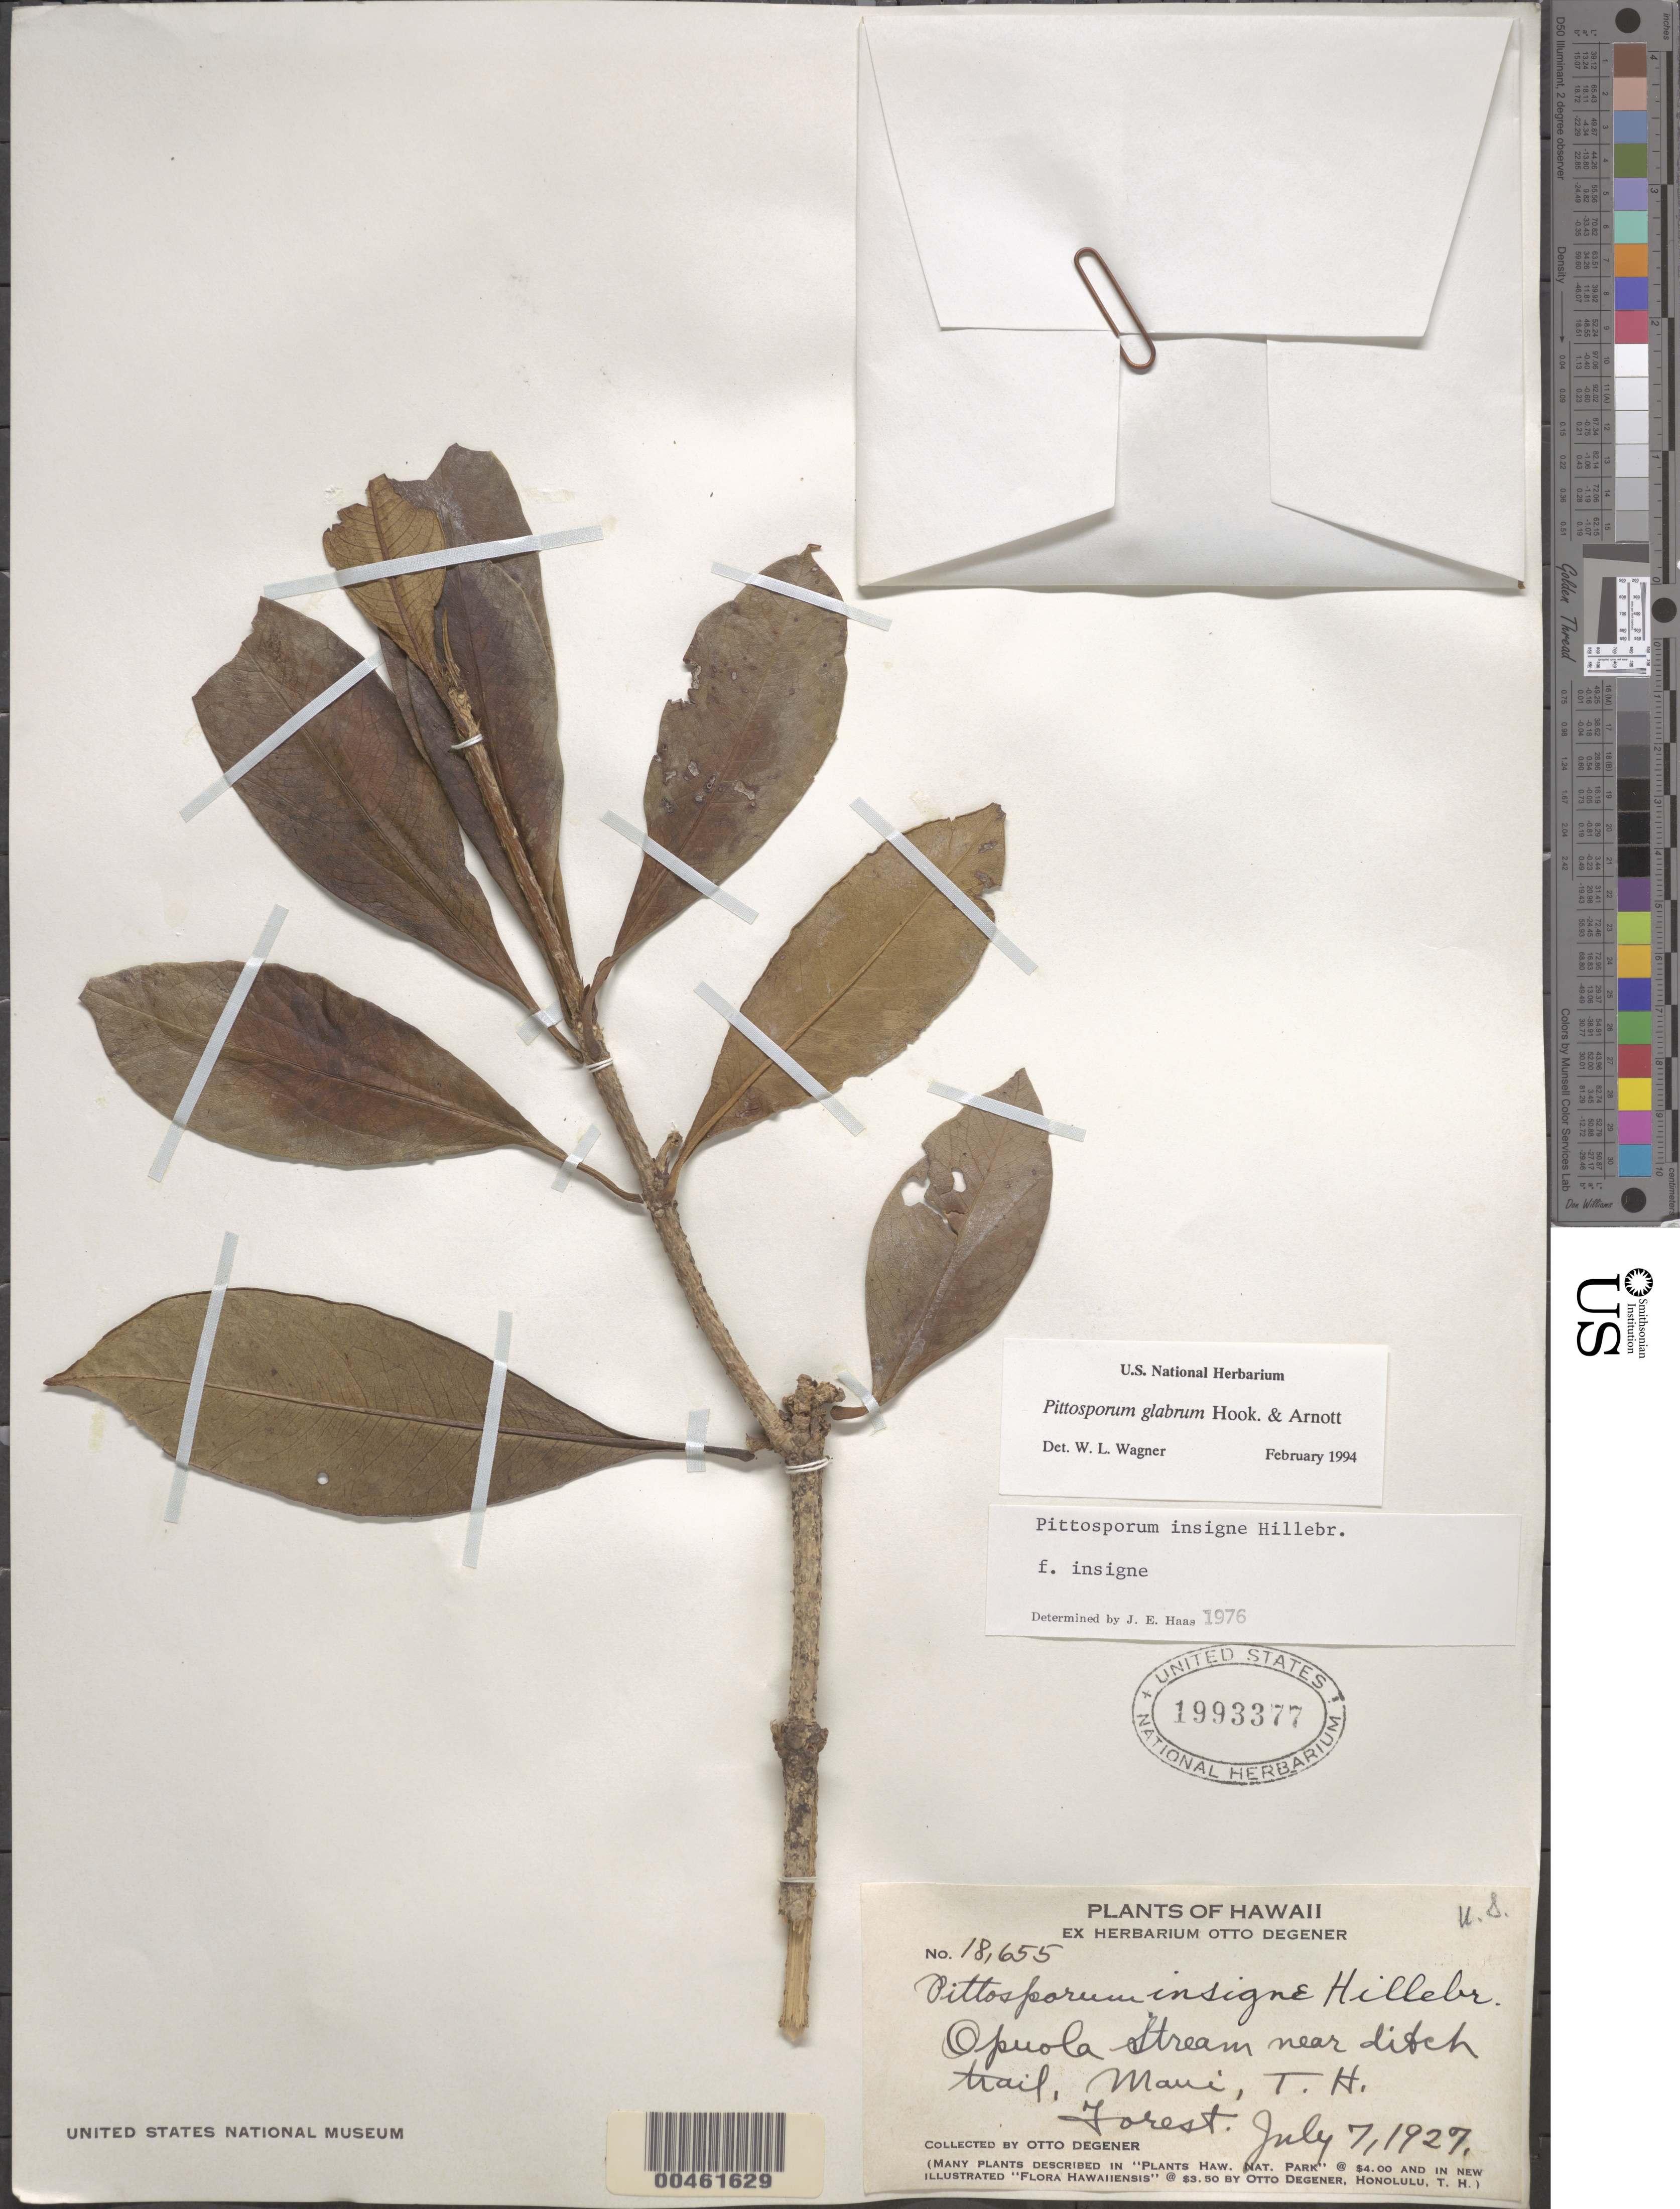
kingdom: Plantae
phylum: Tracheophyta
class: Magnoliopsida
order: Apiales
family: Pittosporaceae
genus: Pittosporum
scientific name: Pittosporum glabrum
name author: Hook. & Arn.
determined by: Wagner, W. L., (BOT), Smithsonian Institution - National Museum of Natural History (UNITED STATES)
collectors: O. Degener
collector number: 18655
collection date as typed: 7 Jul 1927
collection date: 1927-07-07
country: United States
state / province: Hawaii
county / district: Maui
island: Maui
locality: Opuola Stream near ditch trail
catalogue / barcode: US 1993377